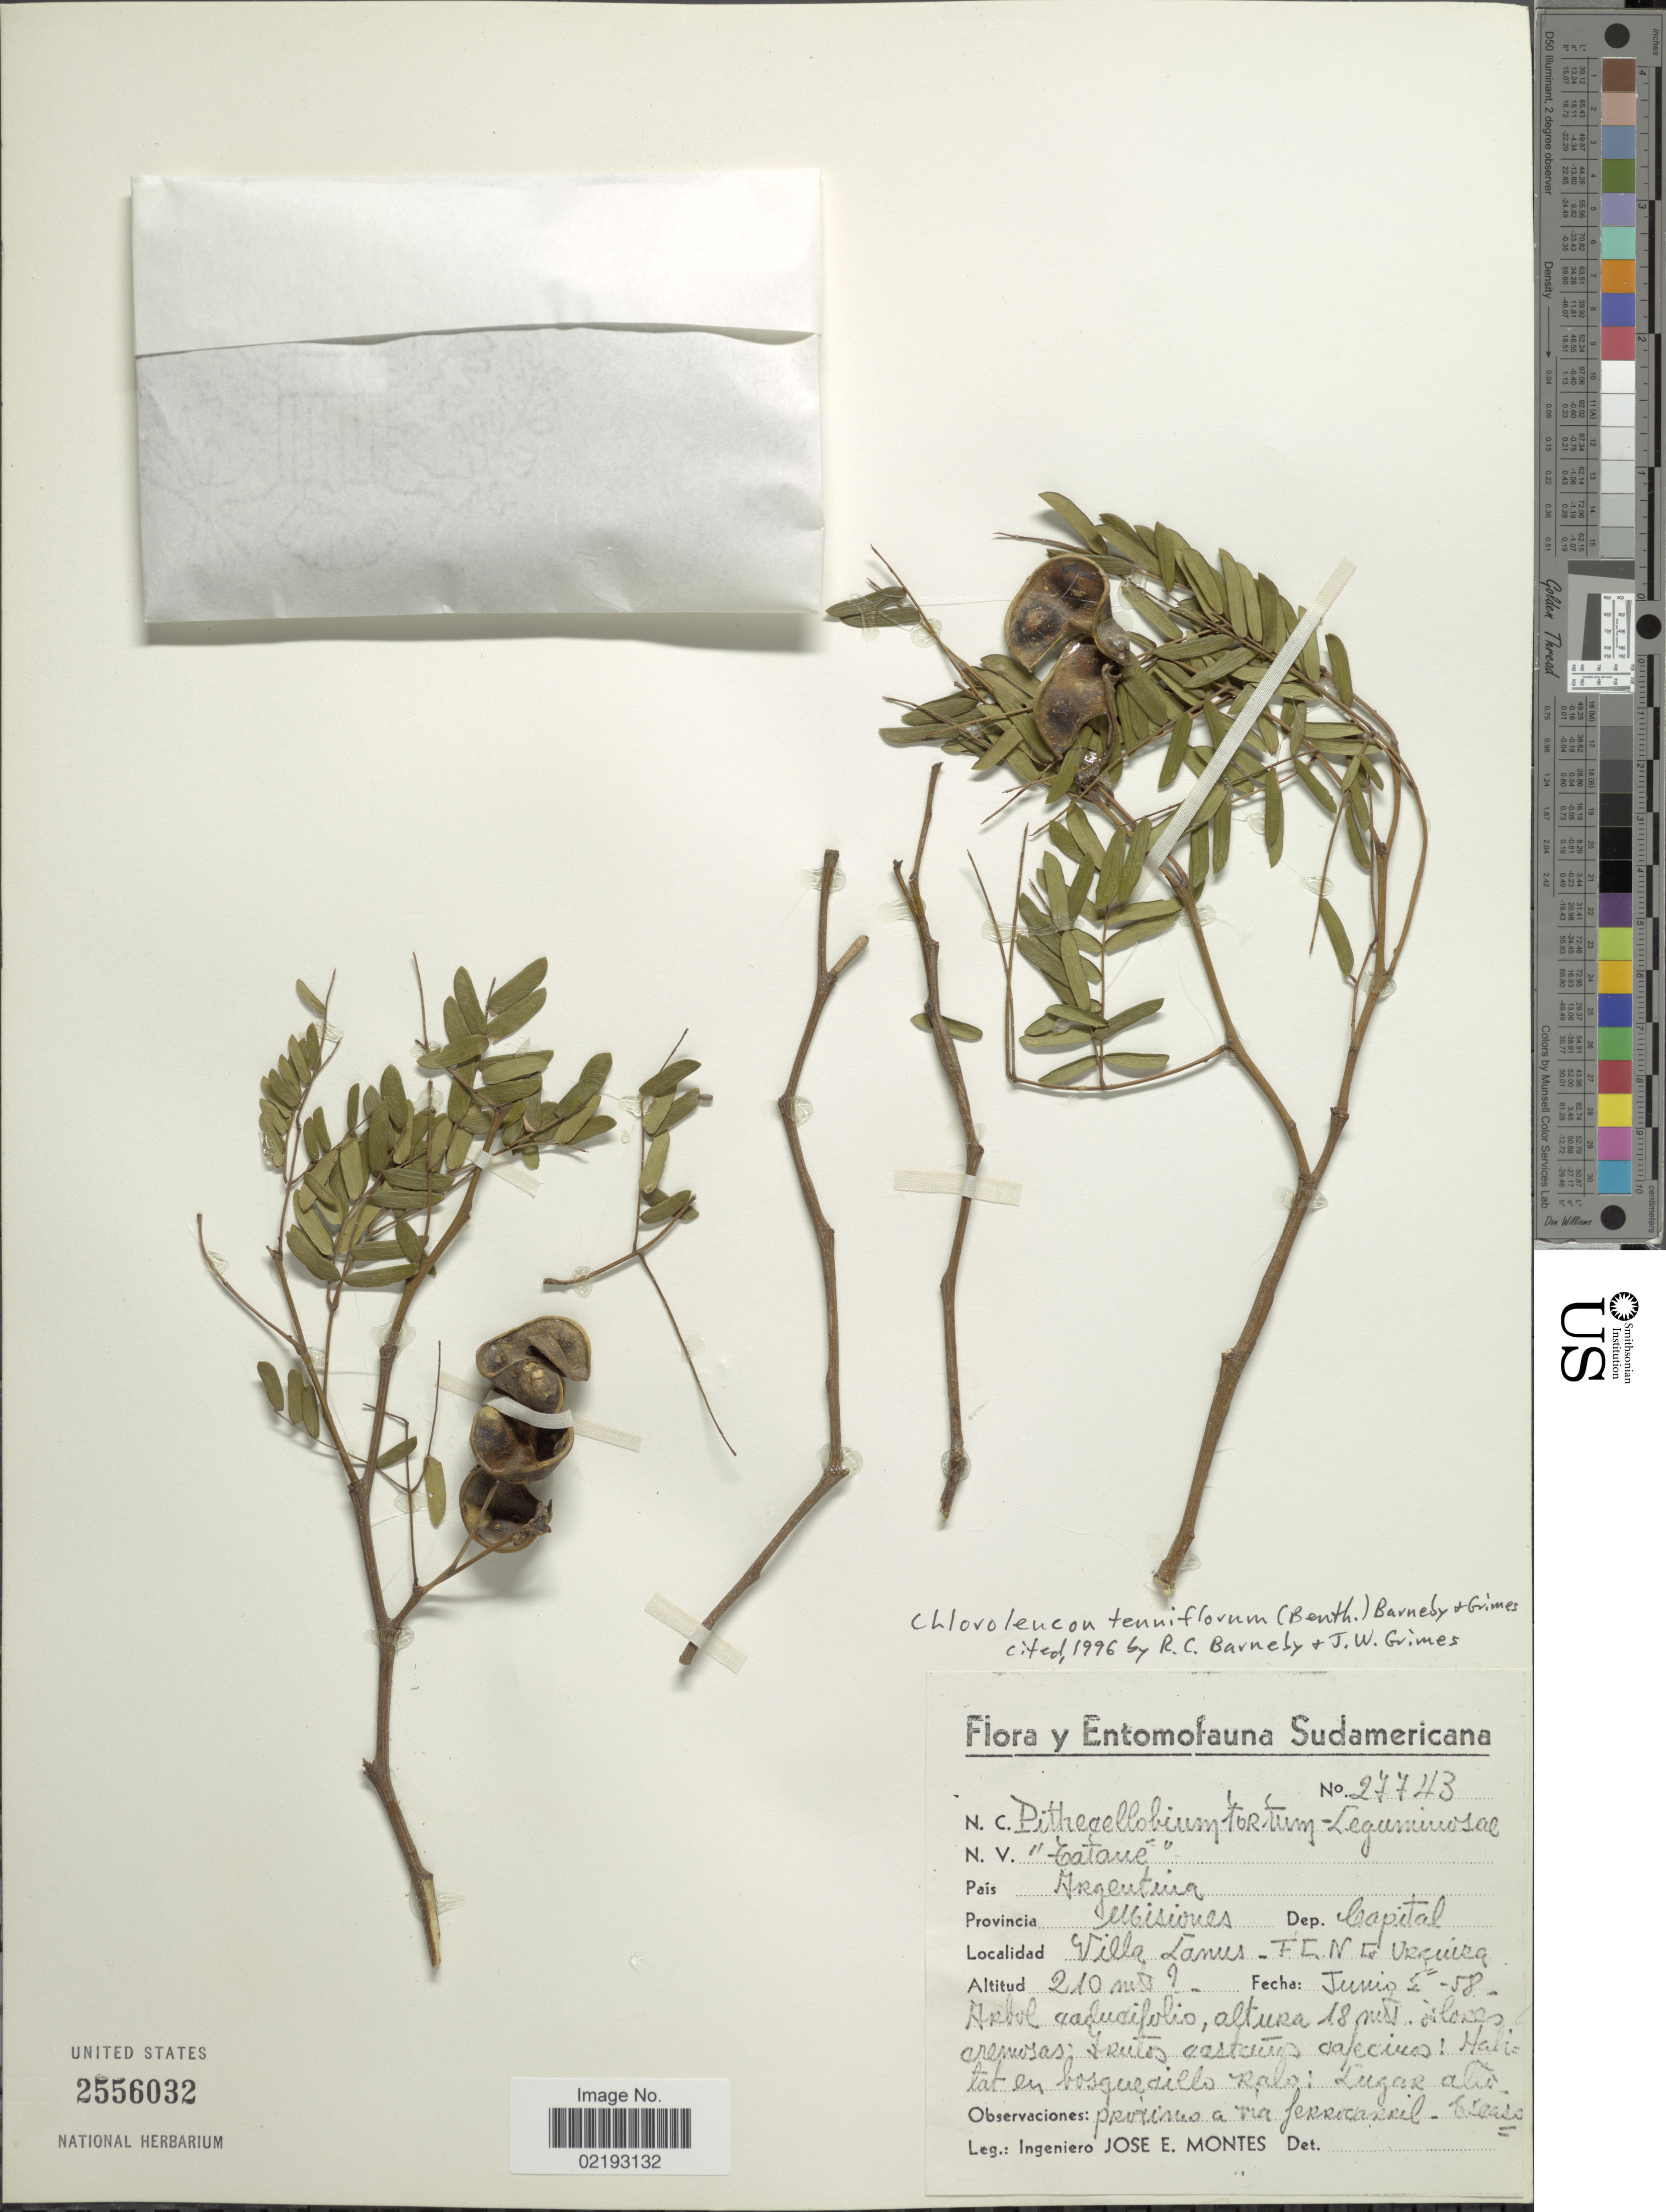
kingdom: Plantae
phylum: Tracheophyta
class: Magnoliopsida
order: Fabales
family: Fabaceae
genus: Chloroleucon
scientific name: Chloroleucon tenuiflorum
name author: (Benth.) Barneby & J.W. Grimes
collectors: J. E. Montes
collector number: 27743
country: Argentina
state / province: Misiones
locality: Sudamericana, Dep. Capital, Villa Lanus, FCN to Urguira [interpreted].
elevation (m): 210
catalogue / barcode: US 2556032